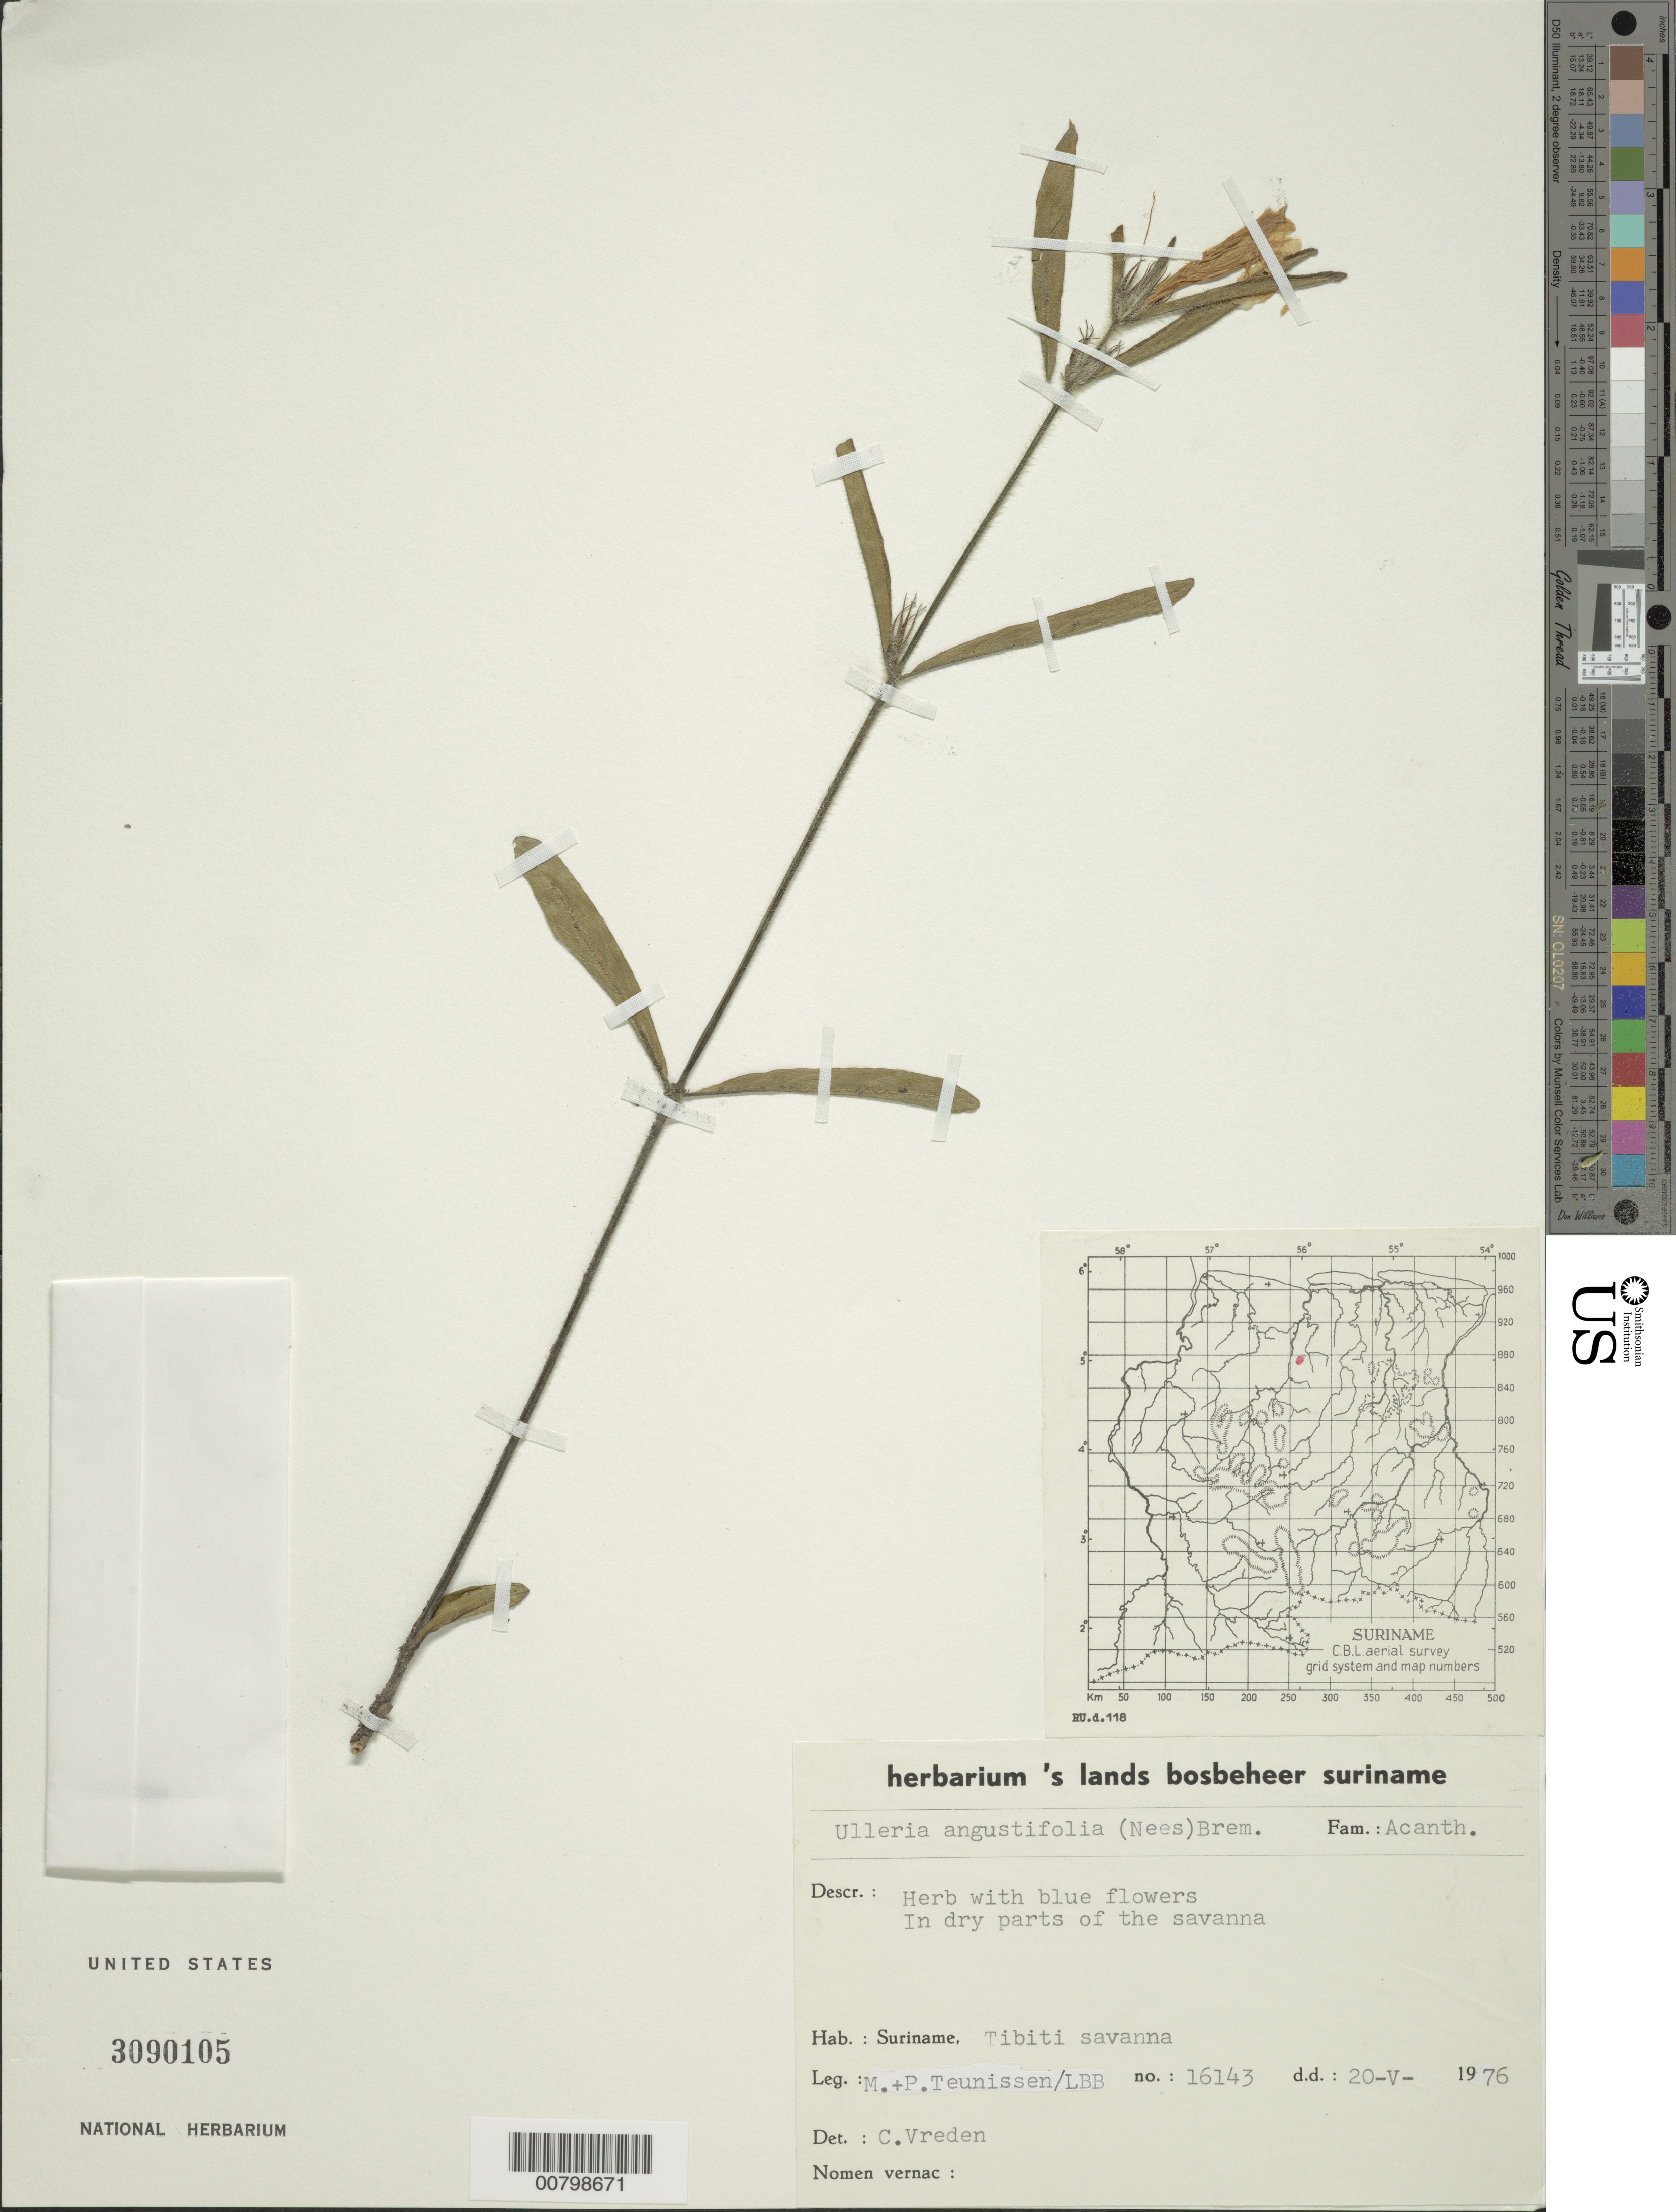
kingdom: Plantae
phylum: Tracheophyta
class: Magnoliopsida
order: Lamiales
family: Acanthaceae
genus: Ruellia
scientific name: Ruellia geminiflora var. angustifolia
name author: (Nees) Griseb.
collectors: P. Teunissen & M. Teunissen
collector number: LBB 16143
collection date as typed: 20-May-76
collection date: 1976-05-20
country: Suriname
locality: Tibiti savanna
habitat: In dry parts of savanna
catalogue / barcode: US 3090105